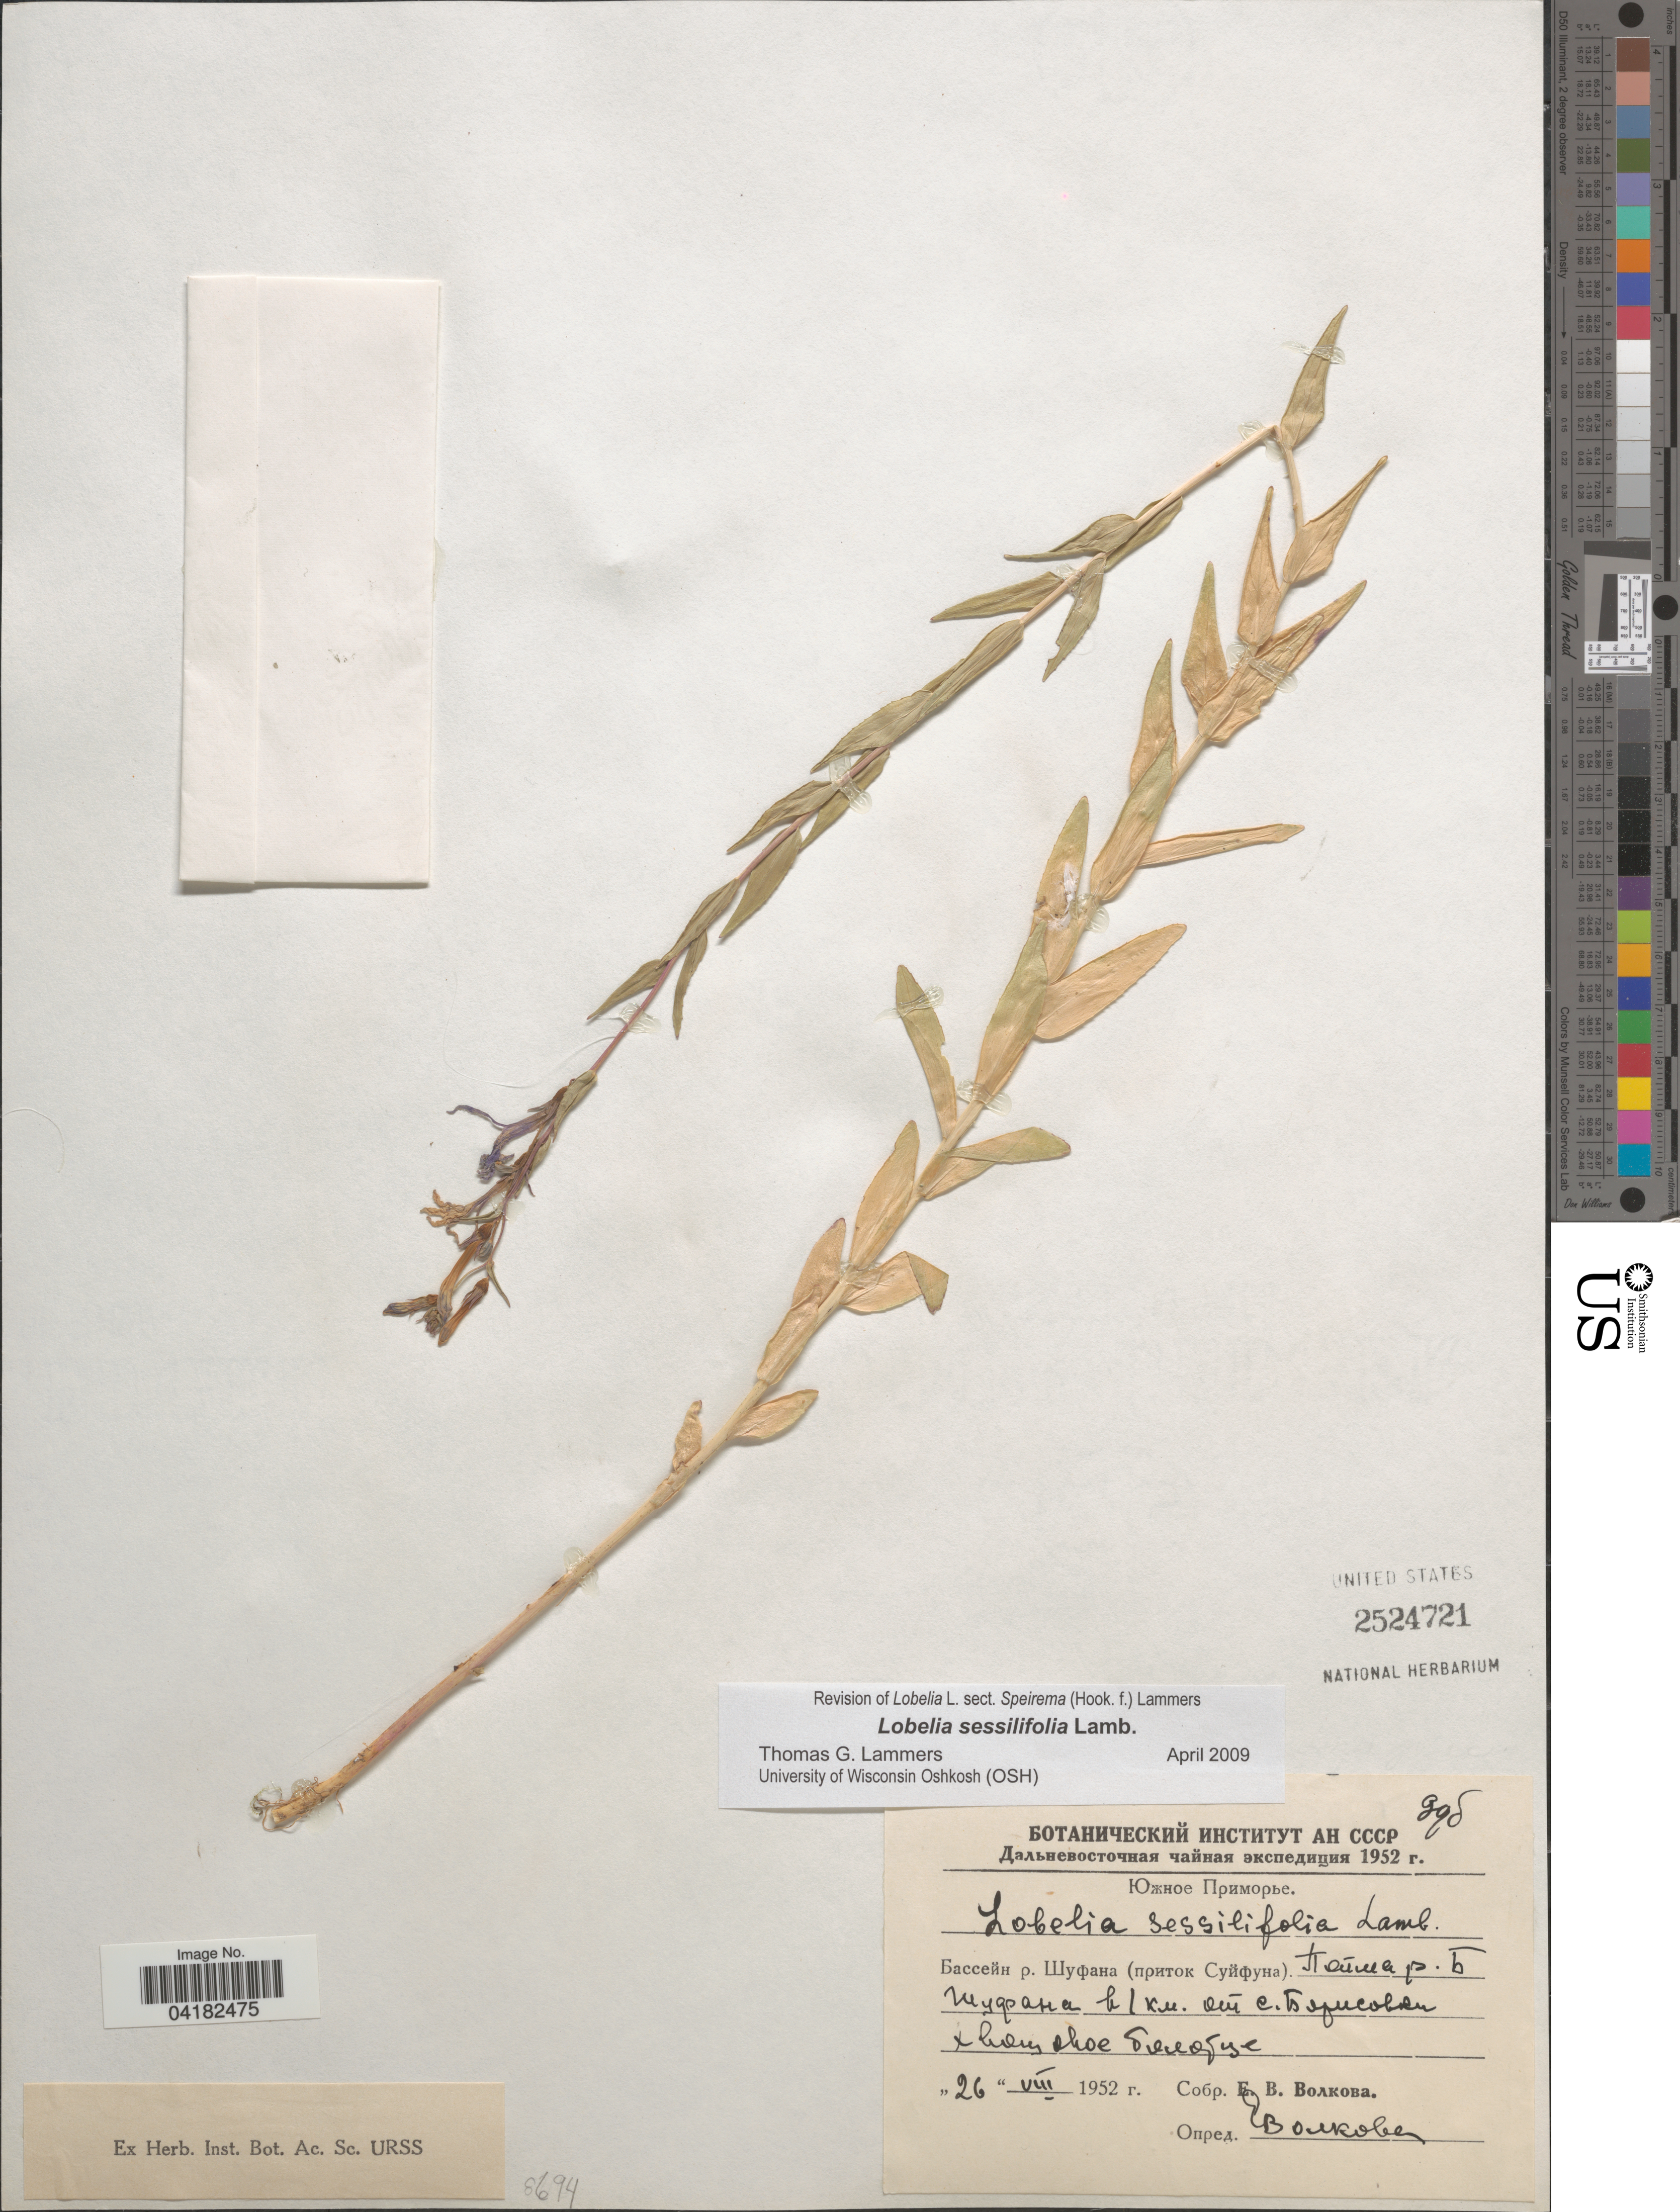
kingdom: Plantae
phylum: Tracheophyta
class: Magnoliopsida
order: Asterales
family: Campanulaceae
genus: Lobelia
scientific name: Lobelia sessilifolia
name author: Lamb.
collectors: X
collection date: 1952-08-26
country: Russian Federation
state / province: Primorsky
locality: Floodplain of river Bolshoy Shufan, 1 km from village Borisovka.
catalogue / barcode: US 2524721